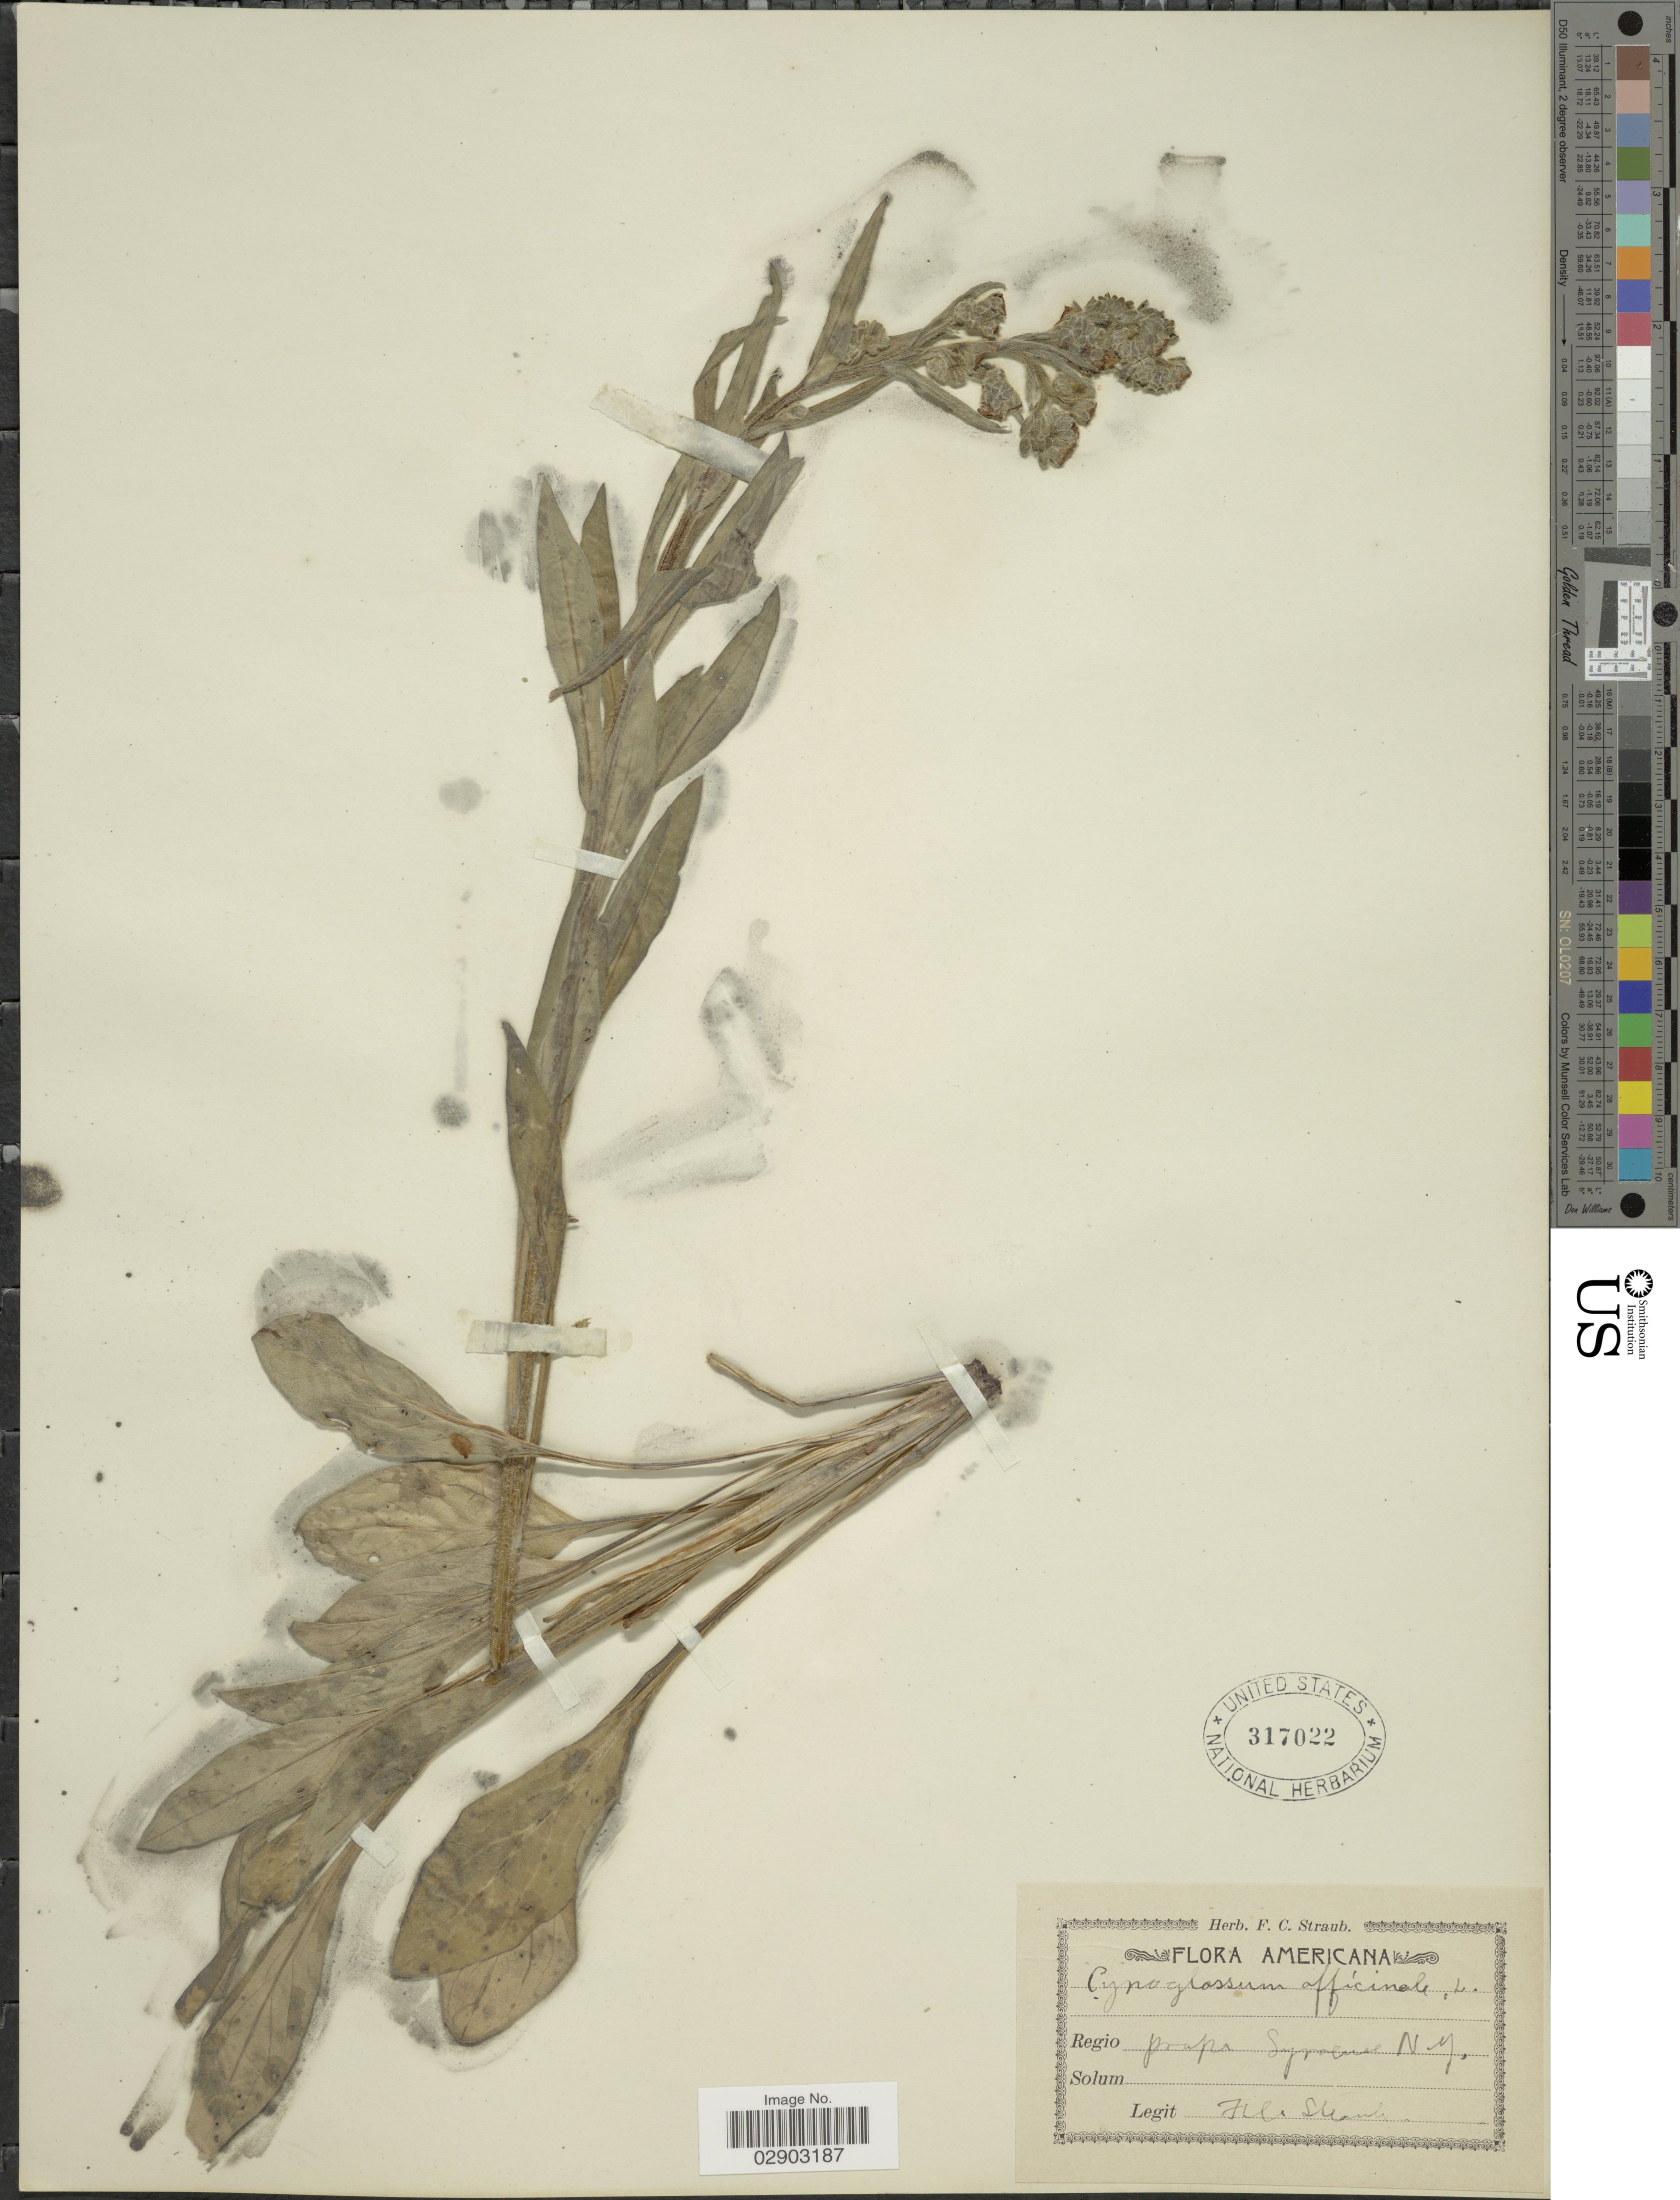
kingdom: Plantae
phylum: Tracheophyta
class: Magnoliopsida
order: Boraginales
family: Boraginaceae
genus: Cynoglossum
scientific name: Cynoglossum officinale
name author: L.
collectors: F. Straub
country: United States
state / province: New York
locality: Regio prope Syracuse NY.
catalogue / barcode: US 317022